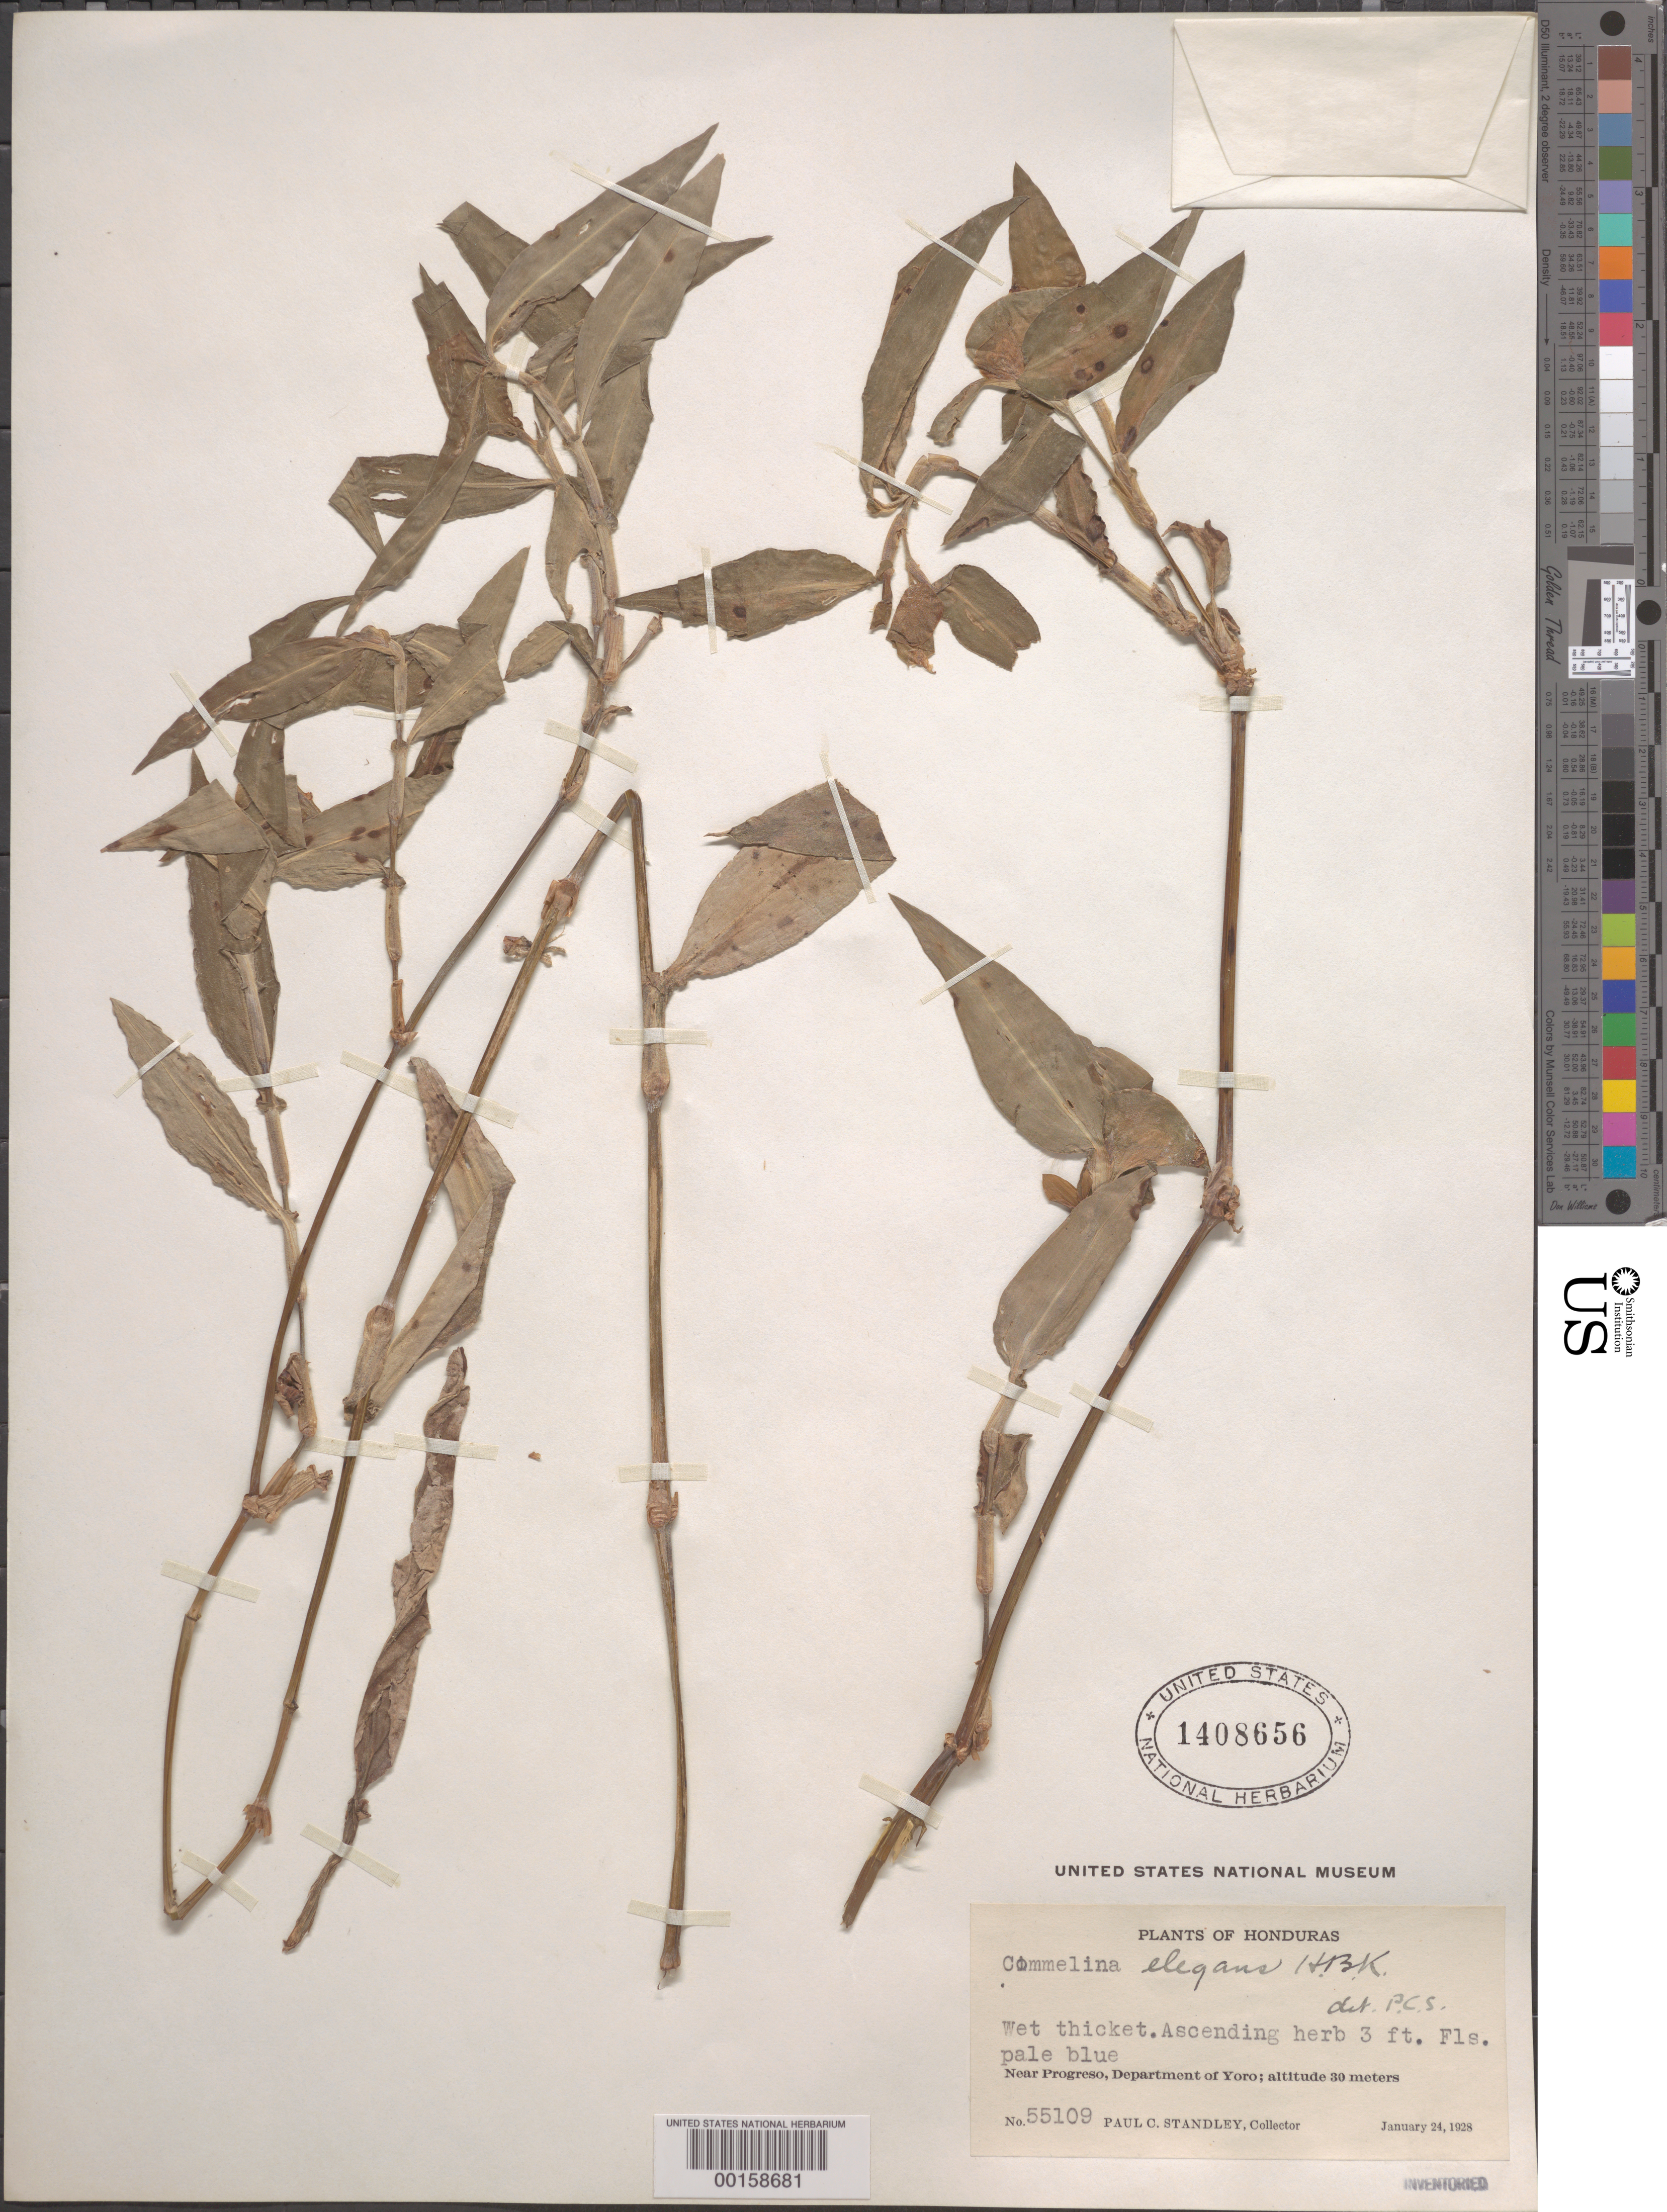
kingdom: Plantae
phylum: Tracheophyta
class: Liliopsida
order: Commelinales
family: Commelinaceae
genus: Commelina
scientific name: Commelina erecta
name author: L.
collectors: P. C. Standley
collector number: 55109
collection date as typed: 24 Jan 1928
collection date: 1928-01-24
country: Honduras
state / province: Yoro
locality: Progreso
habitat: Wet thicket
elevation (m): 30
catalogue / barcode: US 1408656